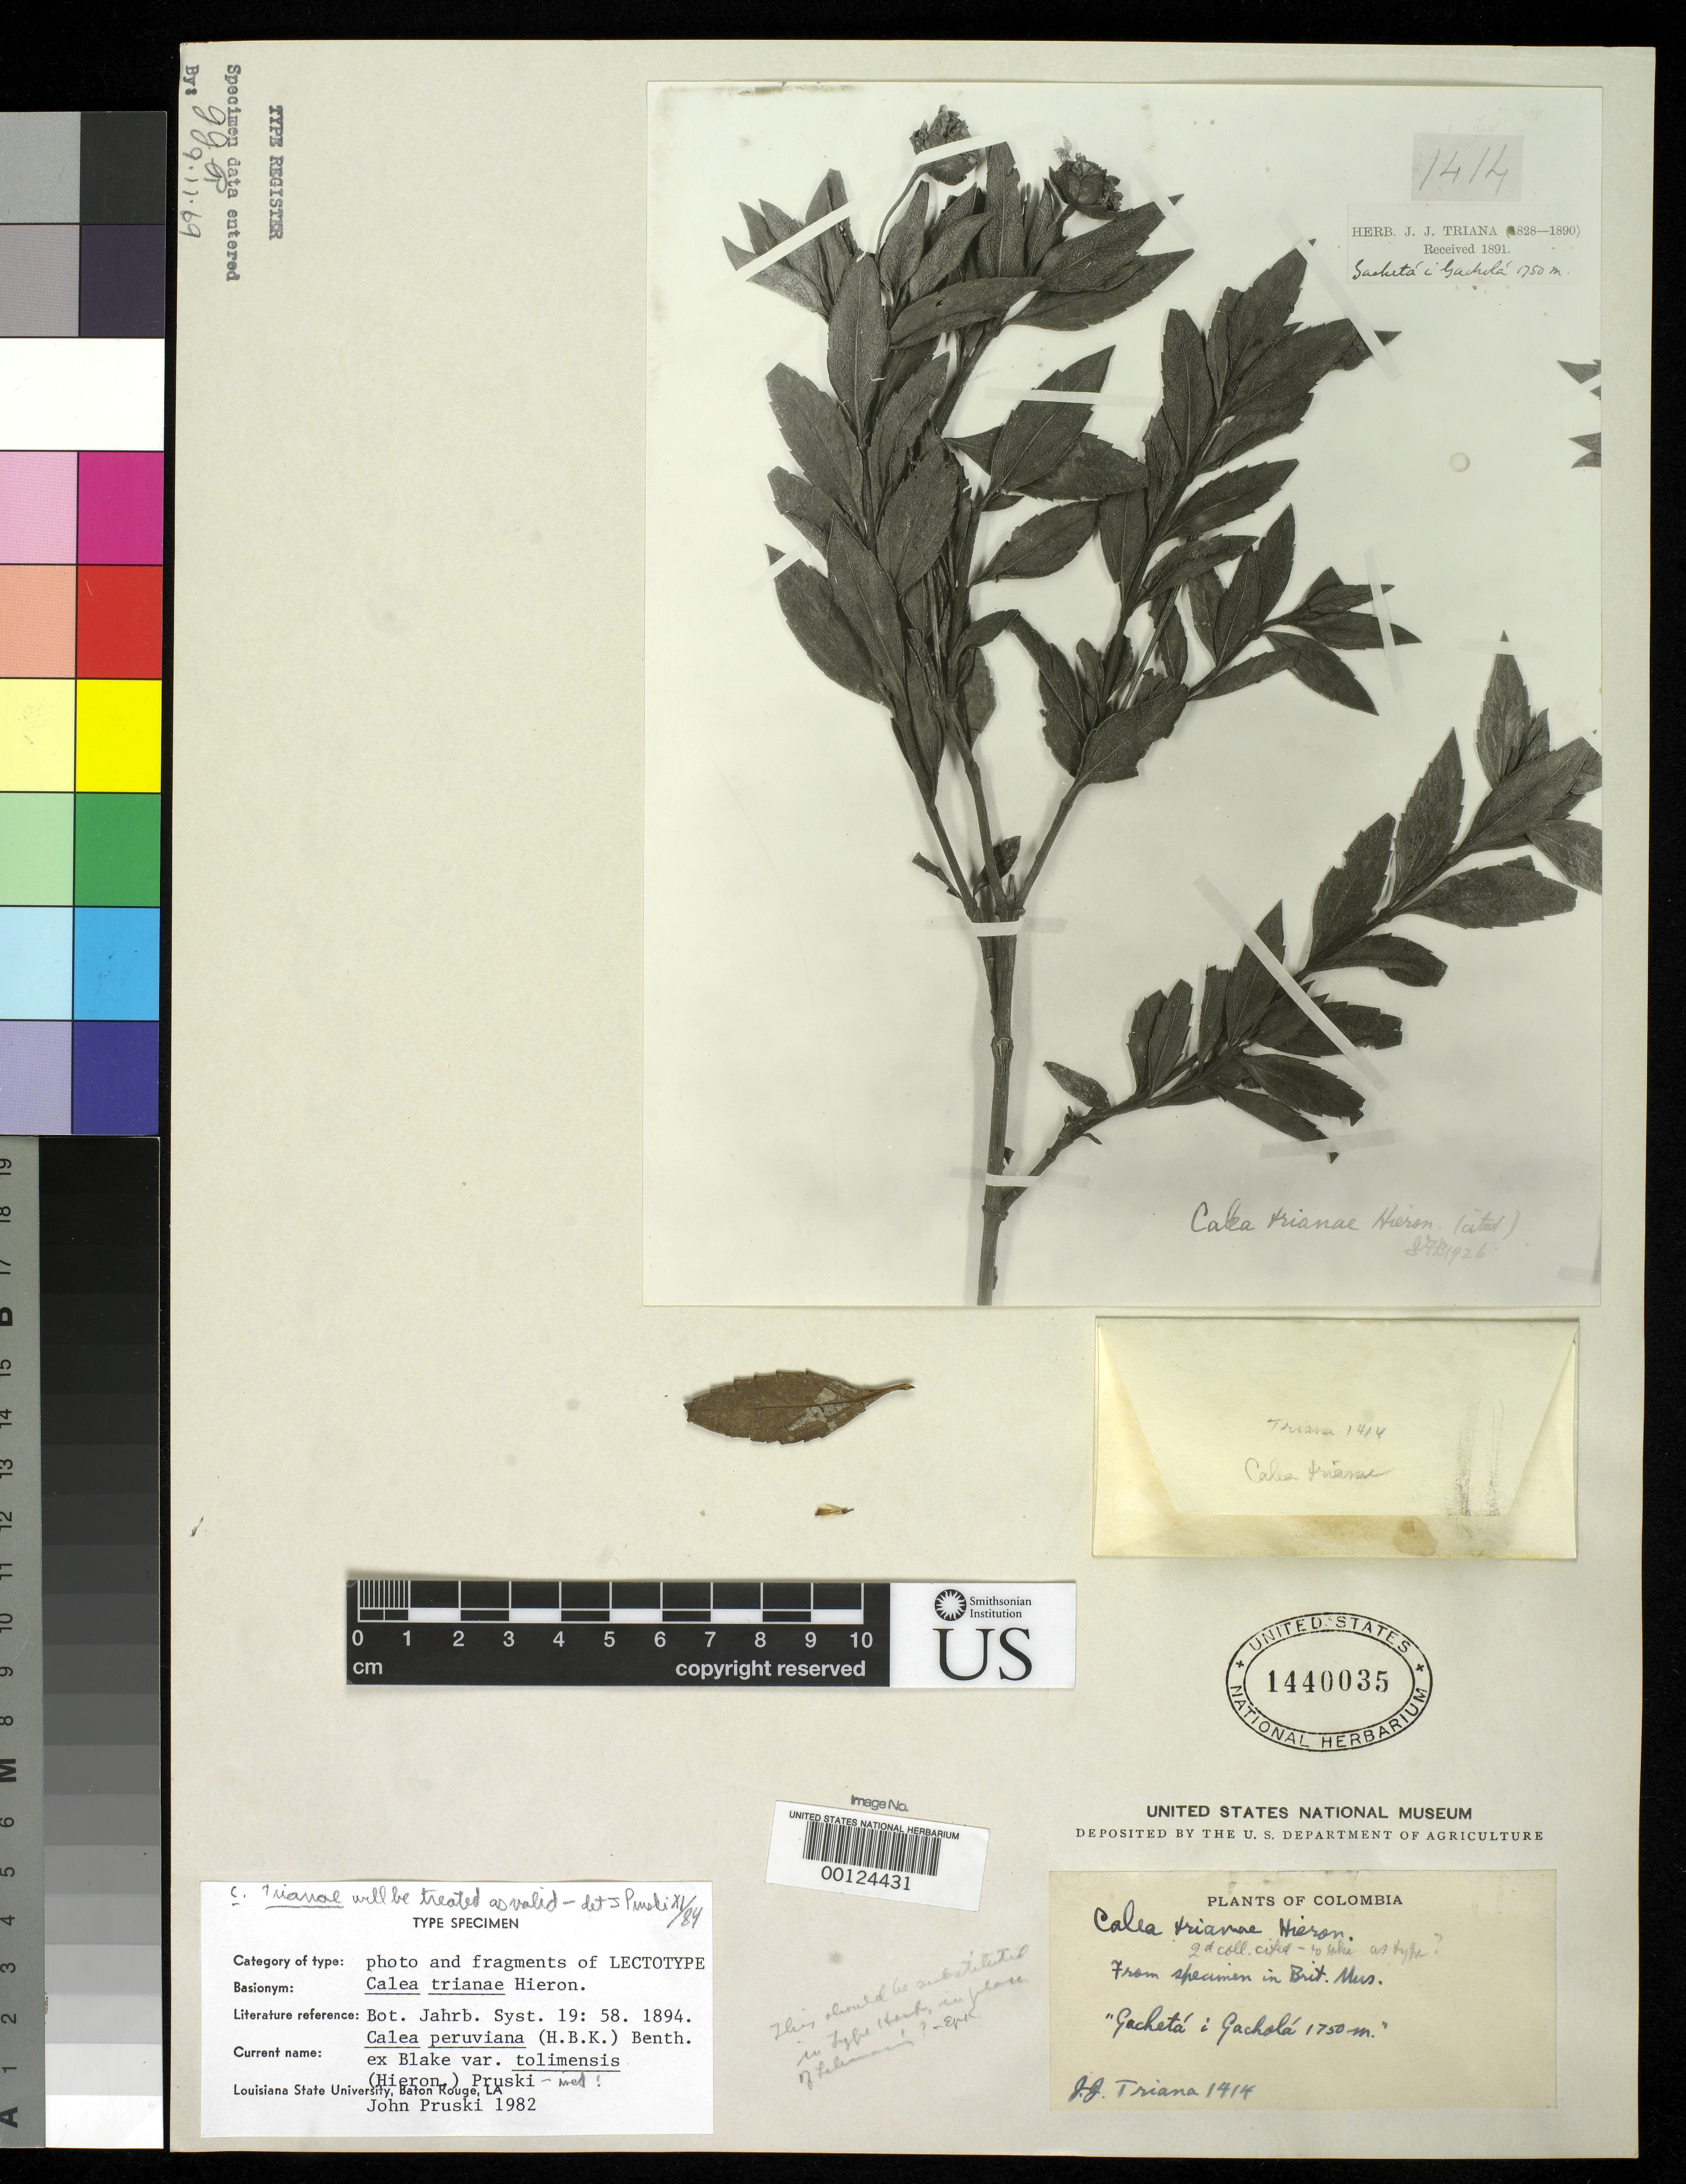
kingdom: Plantae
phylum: Tracheophyta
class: Magnoliopsida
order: Asterales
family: Asteraceae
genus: Calea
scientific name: Calea trianae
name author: Hieron.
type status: Syntype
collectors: J. J. Triana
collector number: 1414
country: Colombia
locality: Gachala.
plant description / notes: Fragmentary material of type specimen ex herb. BM.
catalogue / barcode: US 1440035